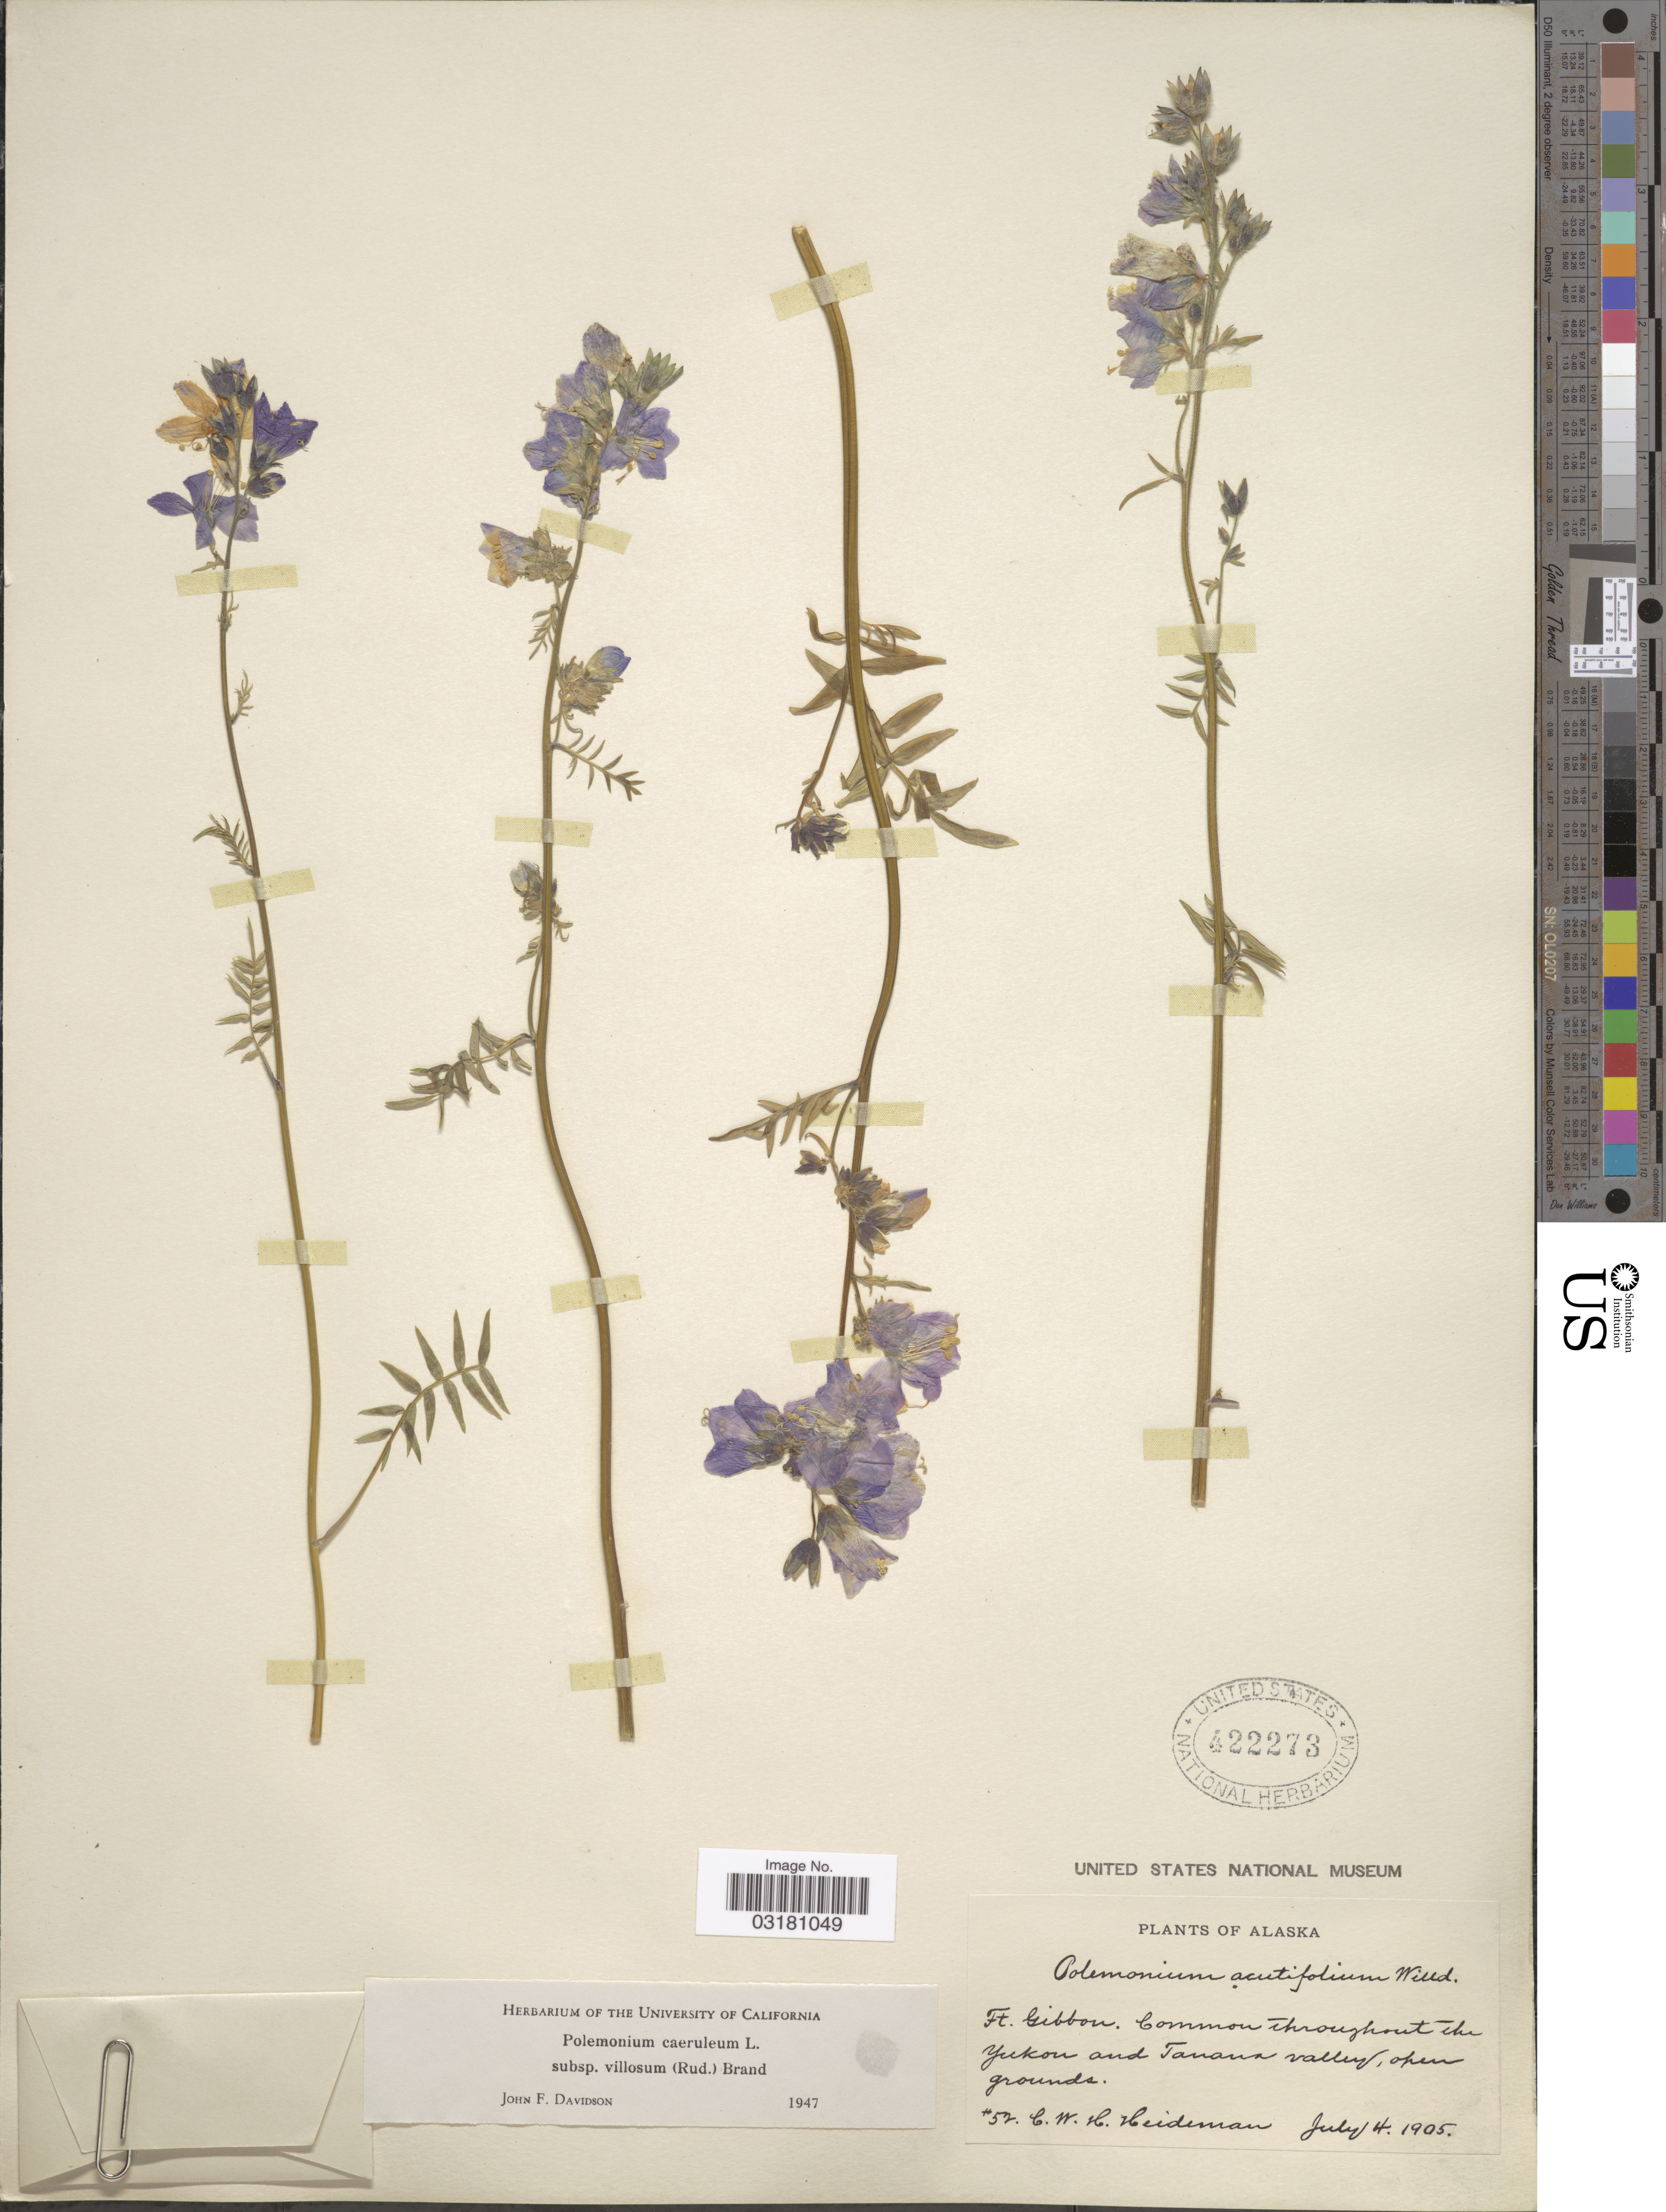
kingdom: Plantae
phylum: Tracheophyta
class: Magnoliopsida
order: Ericales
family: Polemoniaceae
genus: Polemonium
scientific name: Polemonium caeruleum var. villosum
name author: (Rudolph ex Georgi) Brand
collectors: C. Heideman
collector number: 52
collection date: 1905-07-04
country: United States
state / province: Alaska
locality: Ft. Gibbon. Common throughout the Yuko and Tanana valley, open grounds.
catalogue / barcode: US 422273